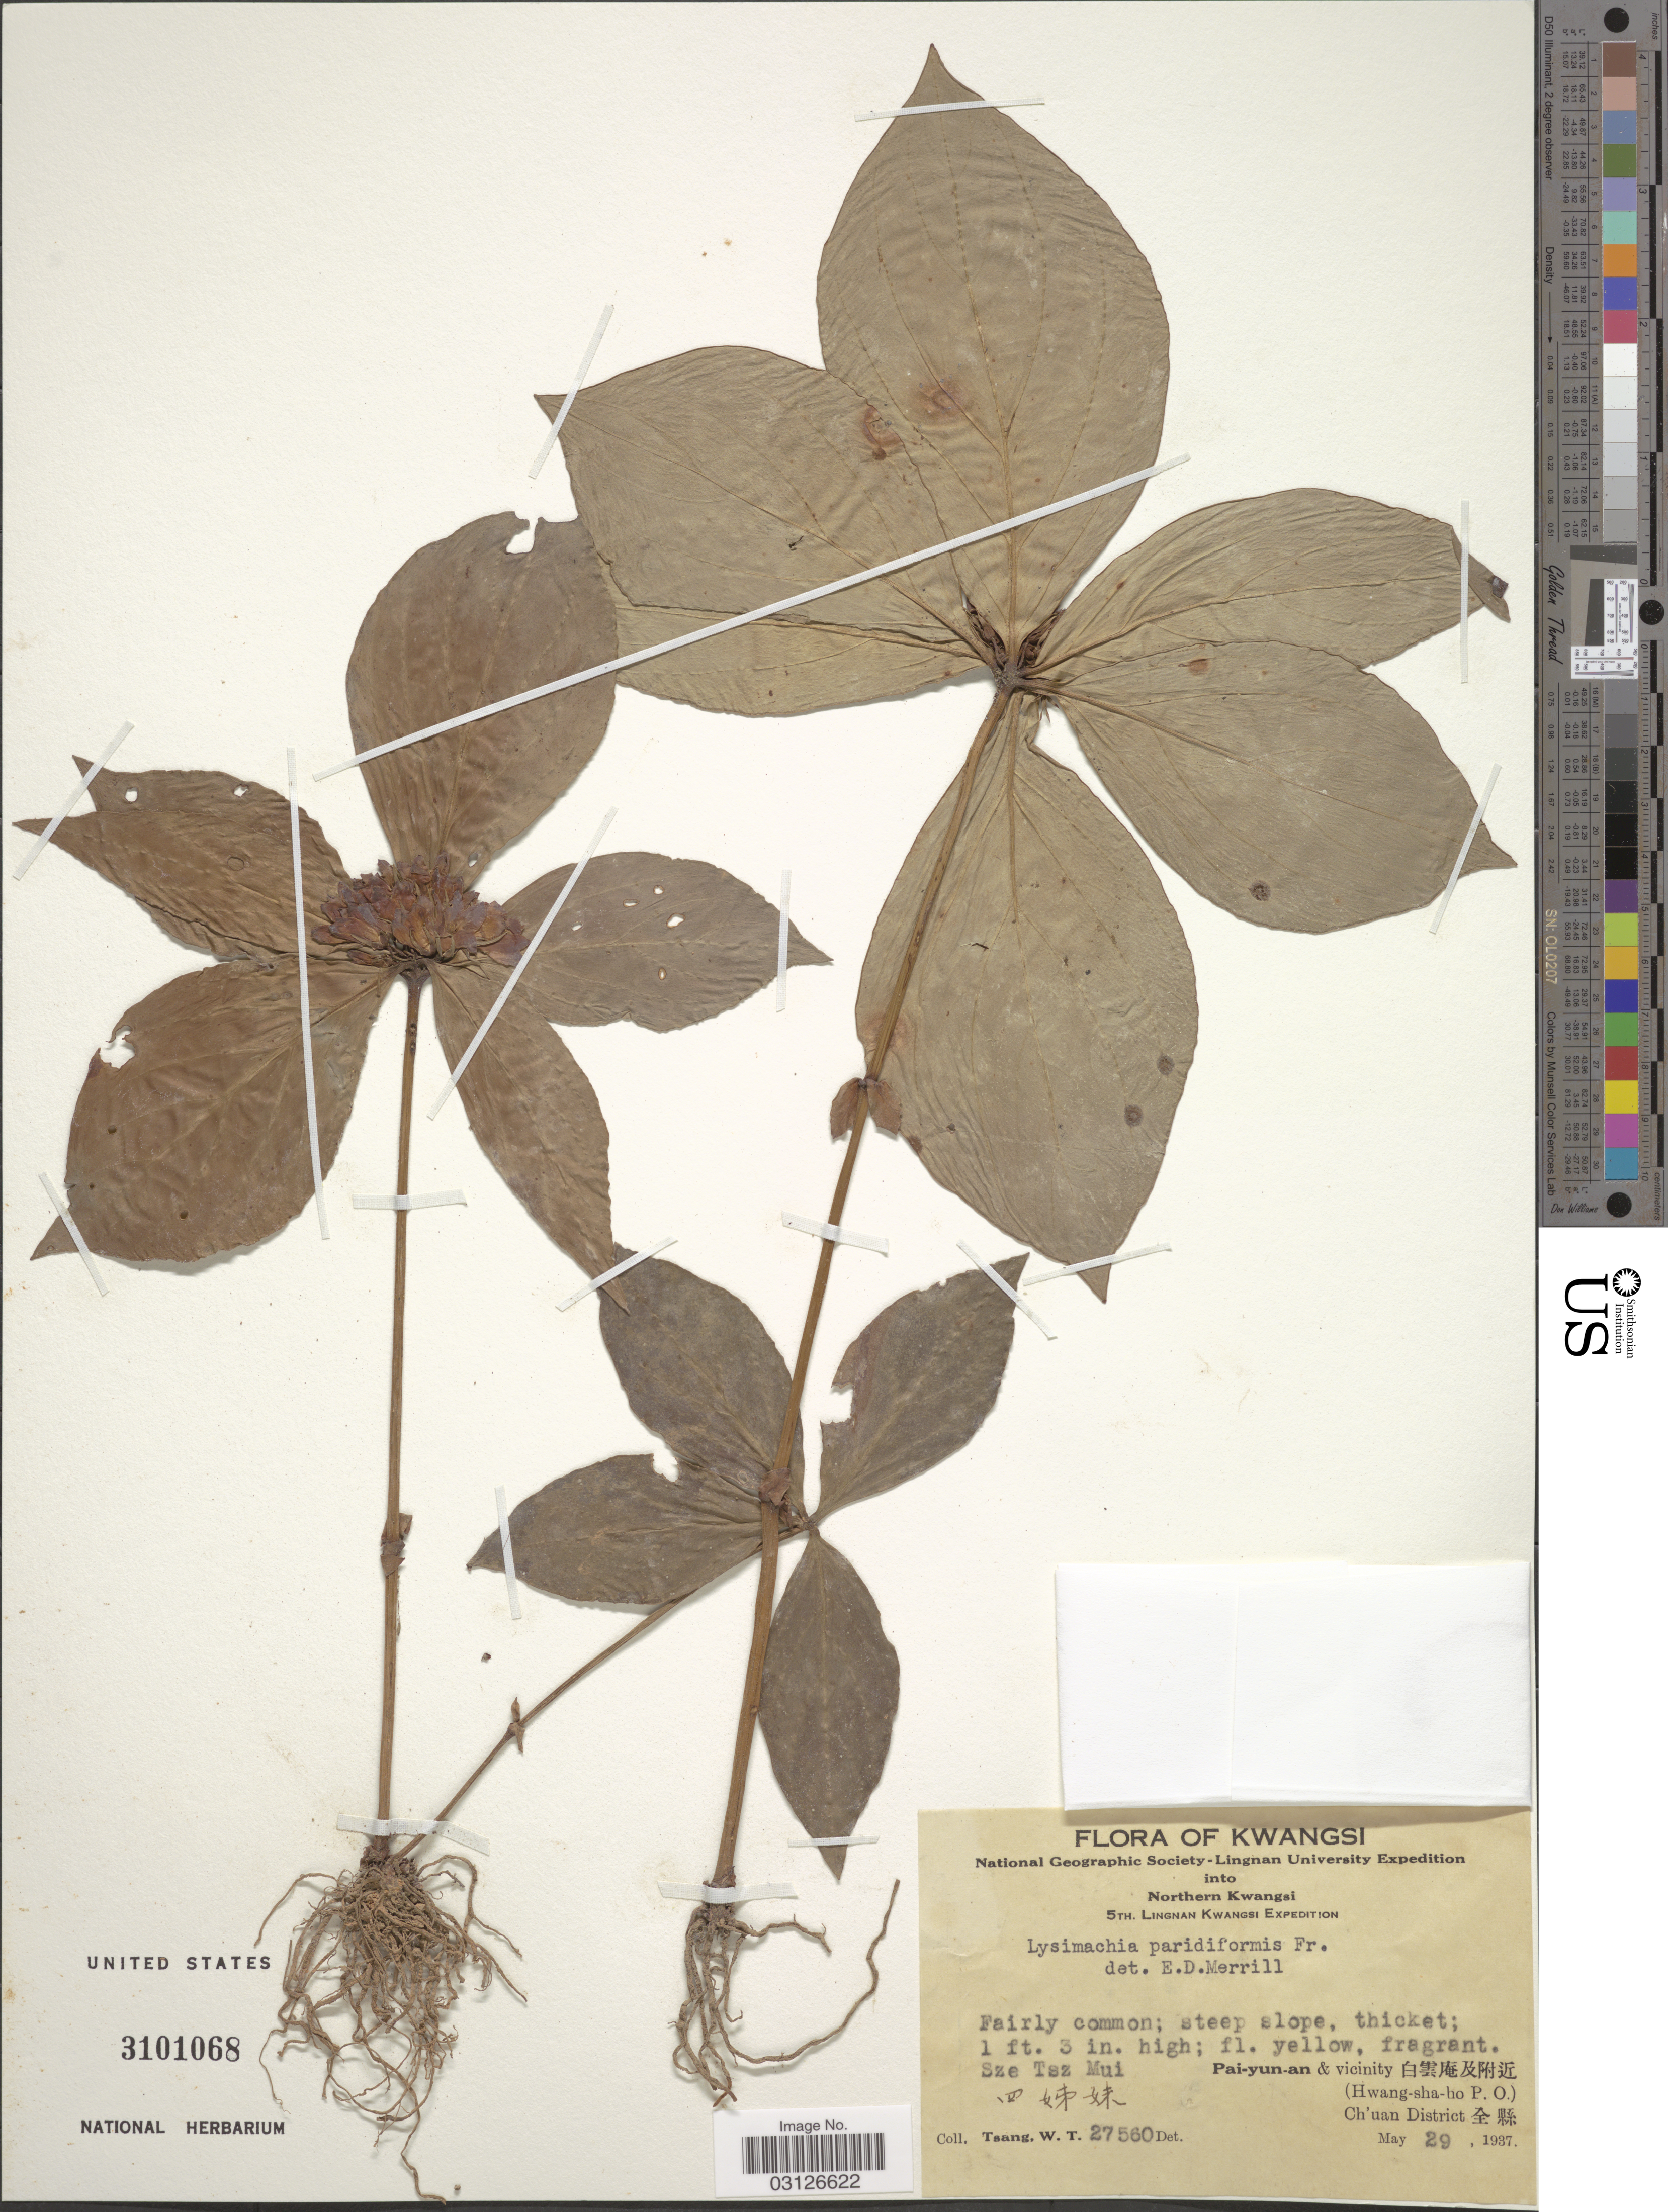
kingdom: Plantae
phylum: Tracheophyta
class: Magnoliopsida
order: Ericales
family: Primulaceae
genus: Lysimachia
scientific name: Lysimachia paridiformis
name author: Franch.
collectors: W. T. Tsang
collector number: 27560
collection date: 1937-05-29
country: China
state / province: Guangxi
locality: Kwangsi.Northern Kwangsi. Sze Tsz Mui. Pai-yun-an & vicinity (Hwang-sha-ho P. O.) Ch'uan District .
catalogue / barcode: US 3101068